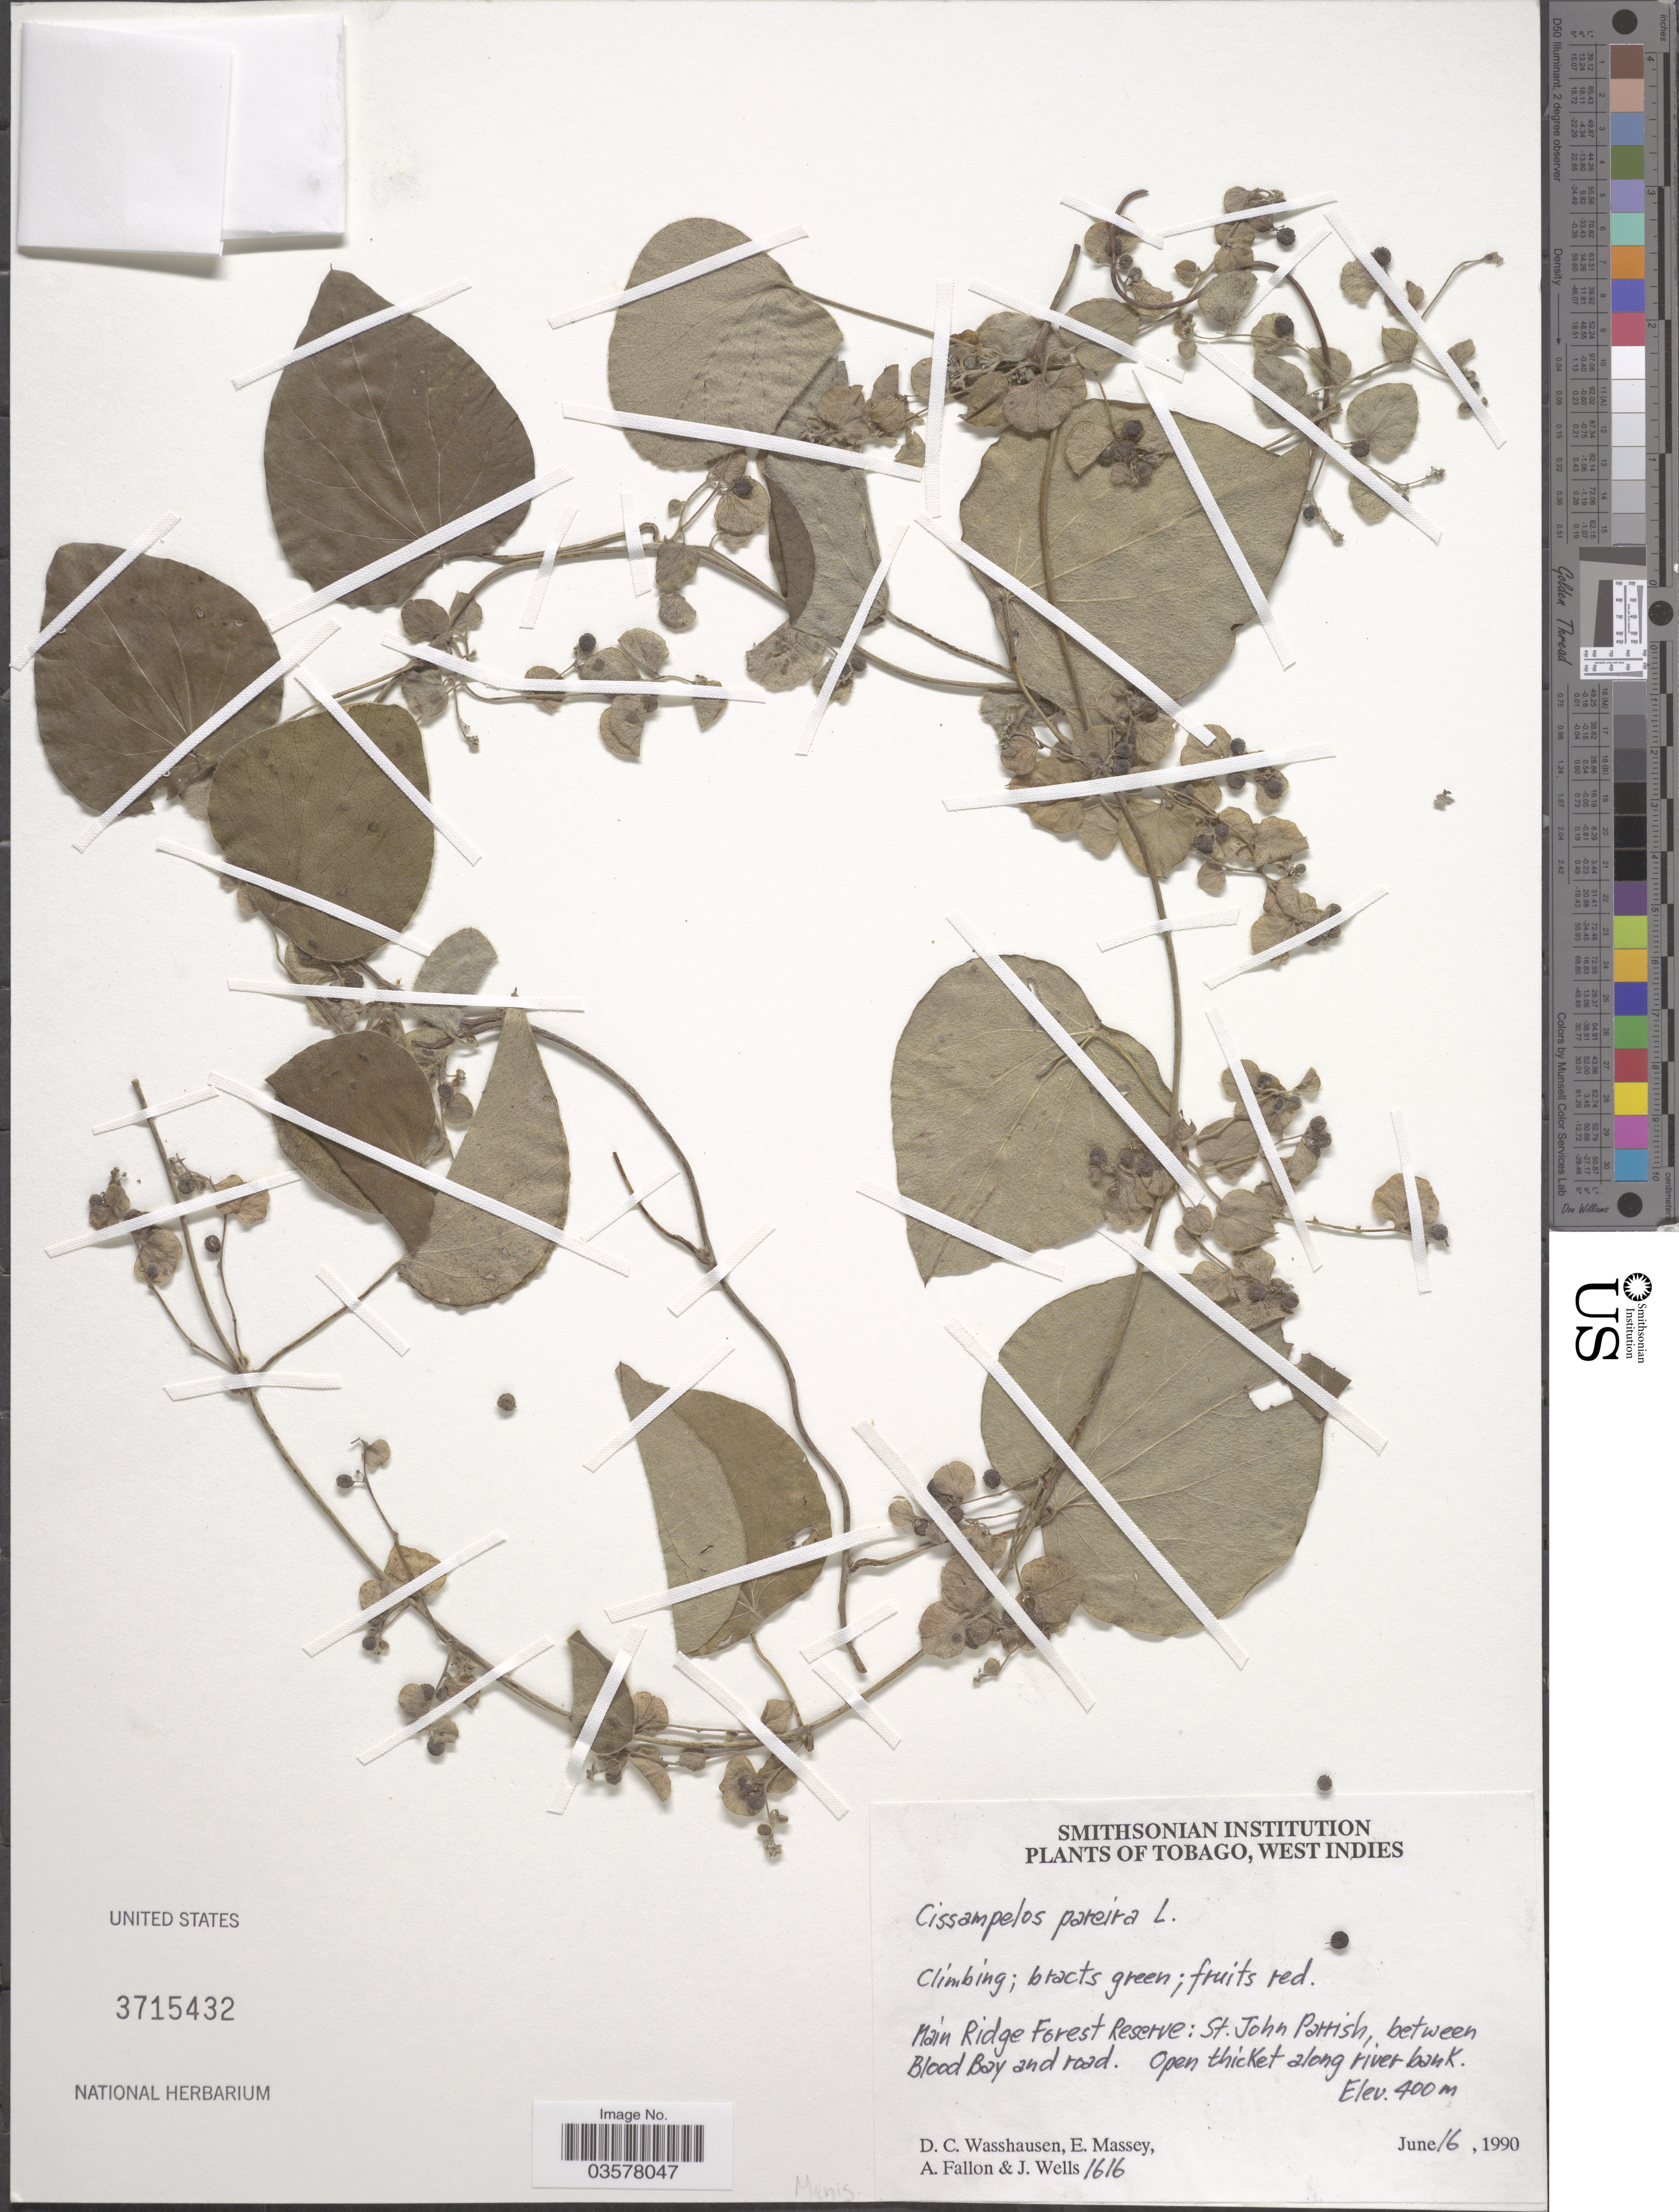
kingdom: Plantae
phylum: Tracheophyta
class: Magnoliopsida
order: Ranunculales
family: Menispermaceae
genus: Cissampelos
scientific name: Cissampelos pareira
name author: L.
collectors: D. C. Wasshausen, E. Massey, A. Fallon & J. Wells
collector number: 1616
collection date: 1990-06-16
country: Trinidad and Tobago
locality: Tobago. Main Ridge Forest Reserve: St. John Parrish, between Blood Bay and road.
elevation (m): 400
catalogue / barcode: US 3715432